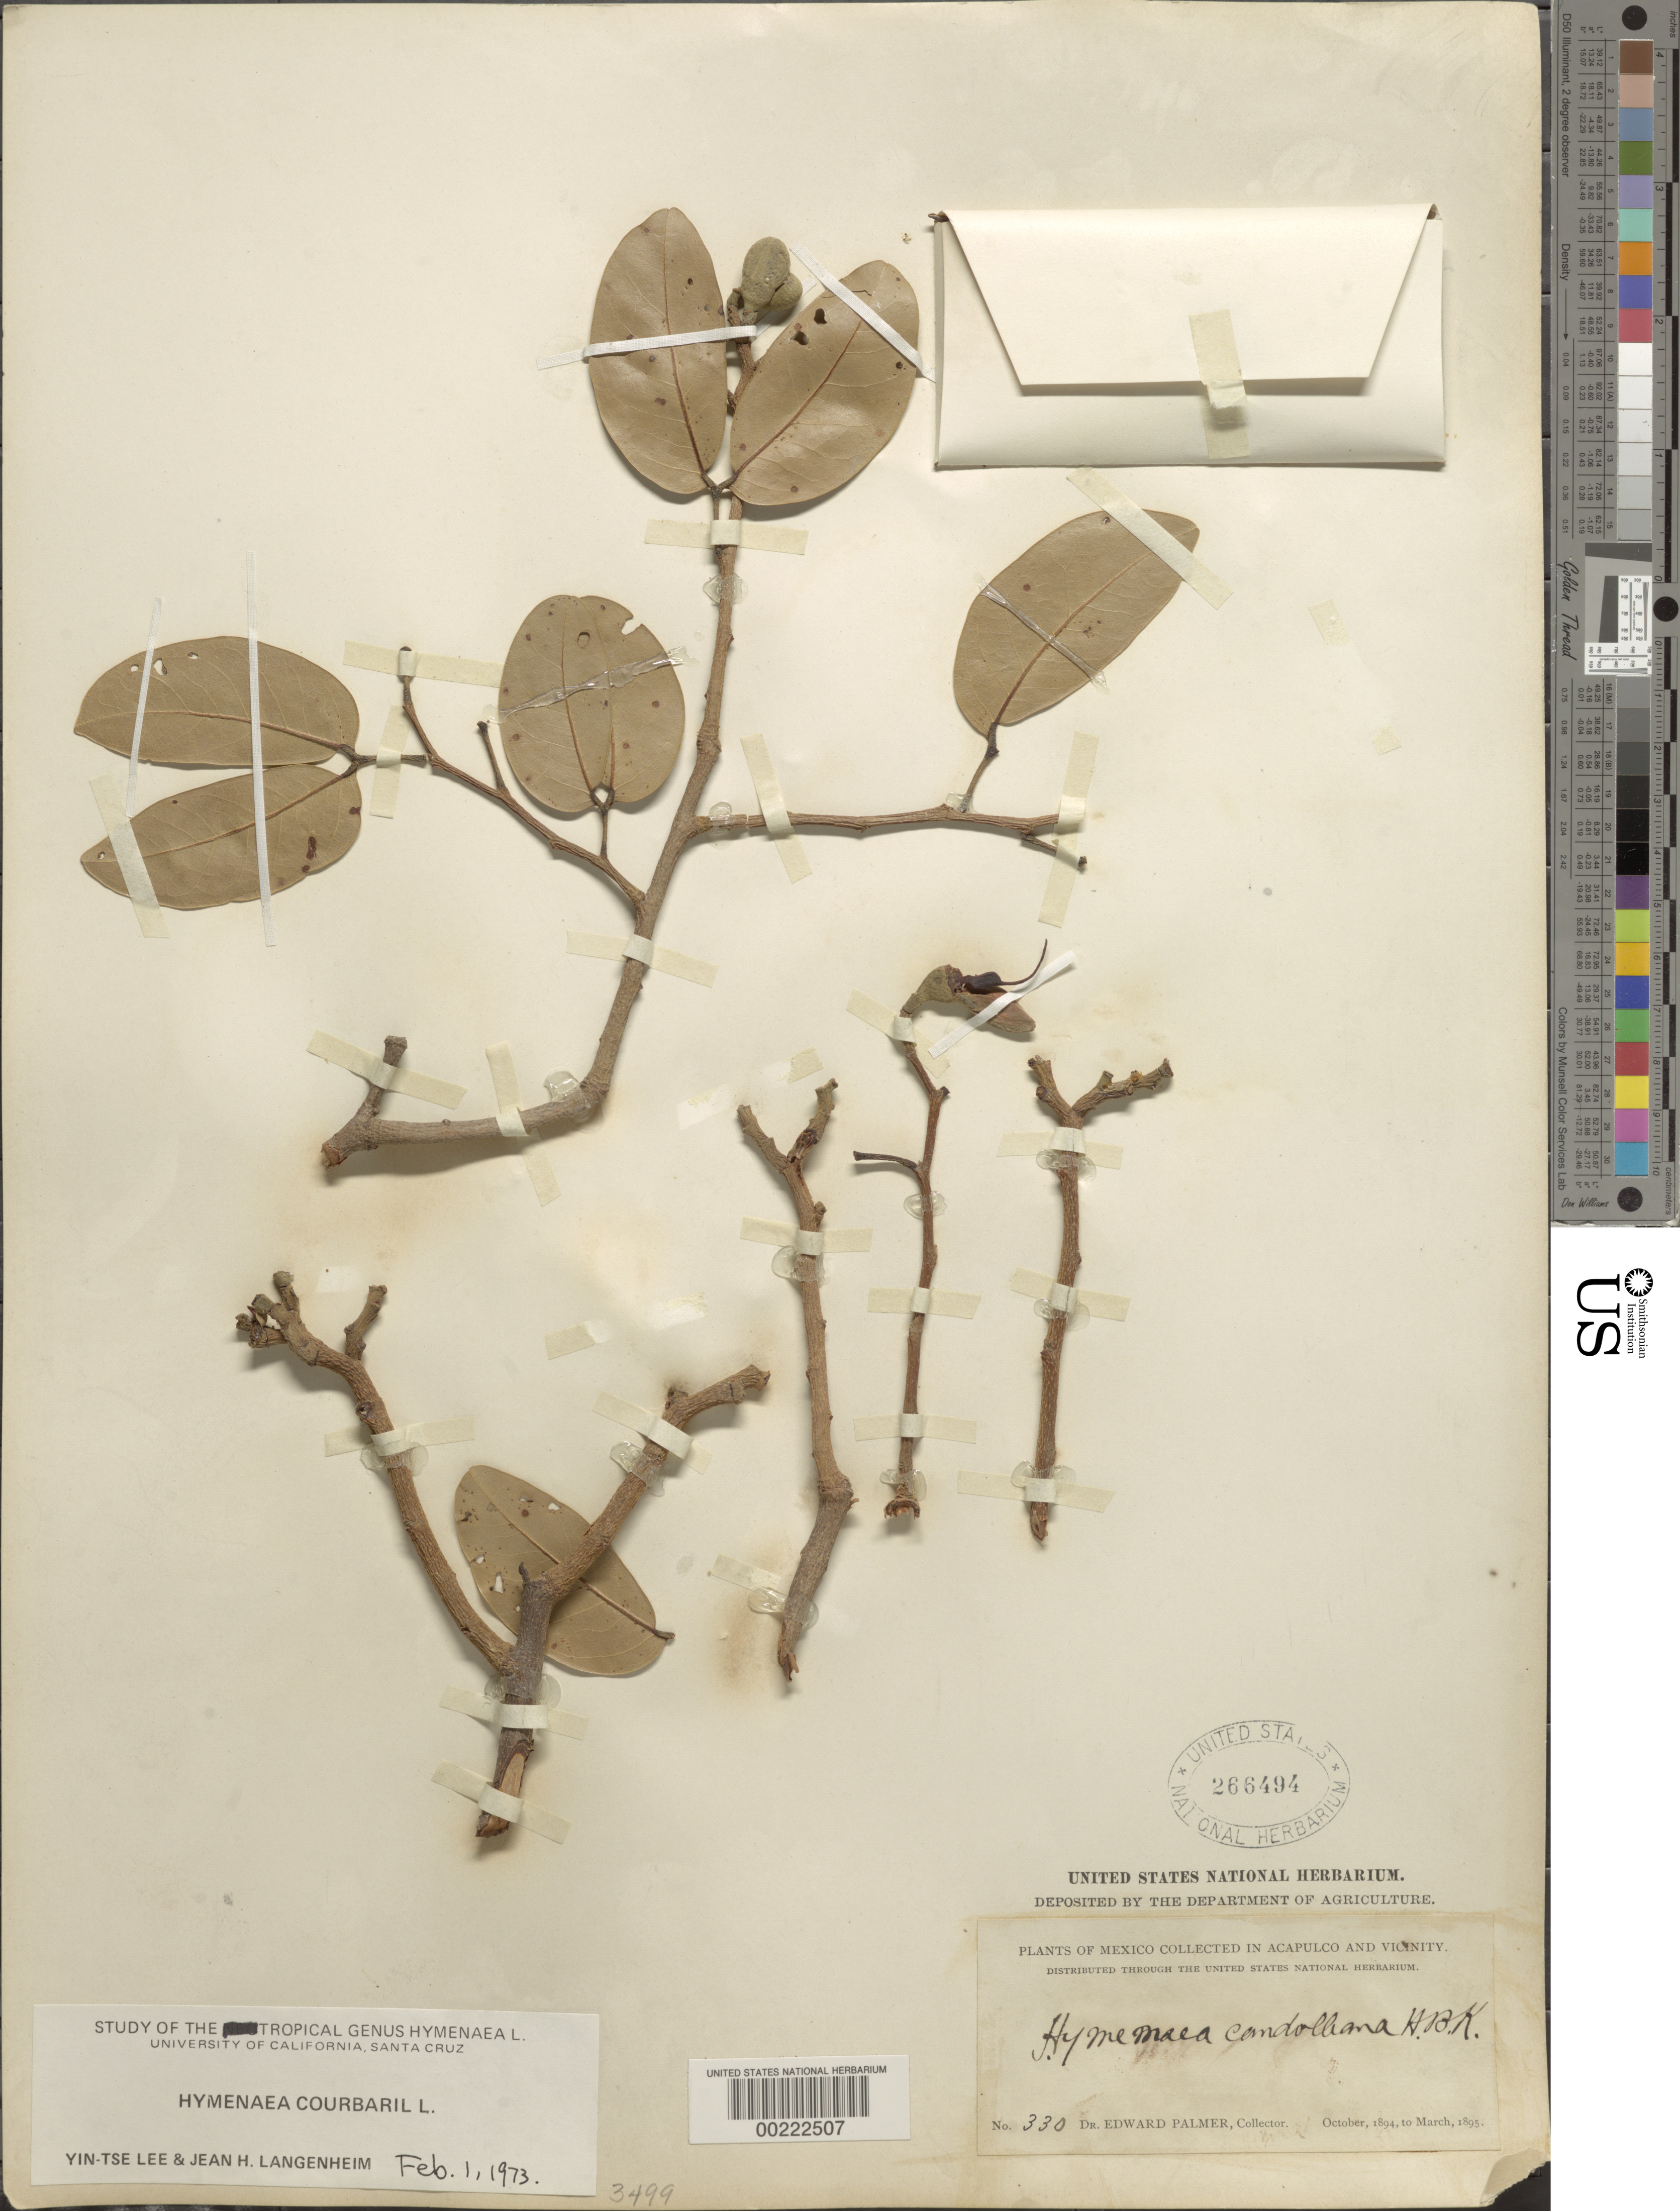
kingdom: Plantae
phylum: Tracheophyta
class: Magnoliopsida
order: Fabales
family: Fabaceae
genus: Hymenaea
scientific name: Hymenaea courbaril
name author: L.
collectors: E. Palmer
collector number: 330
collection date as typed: Oct 1894 to -- Mar 1895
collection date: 1894-10/1895-03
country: Mexico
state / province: Guerrero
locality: Acapulco and vicinity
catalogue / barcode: US 266494